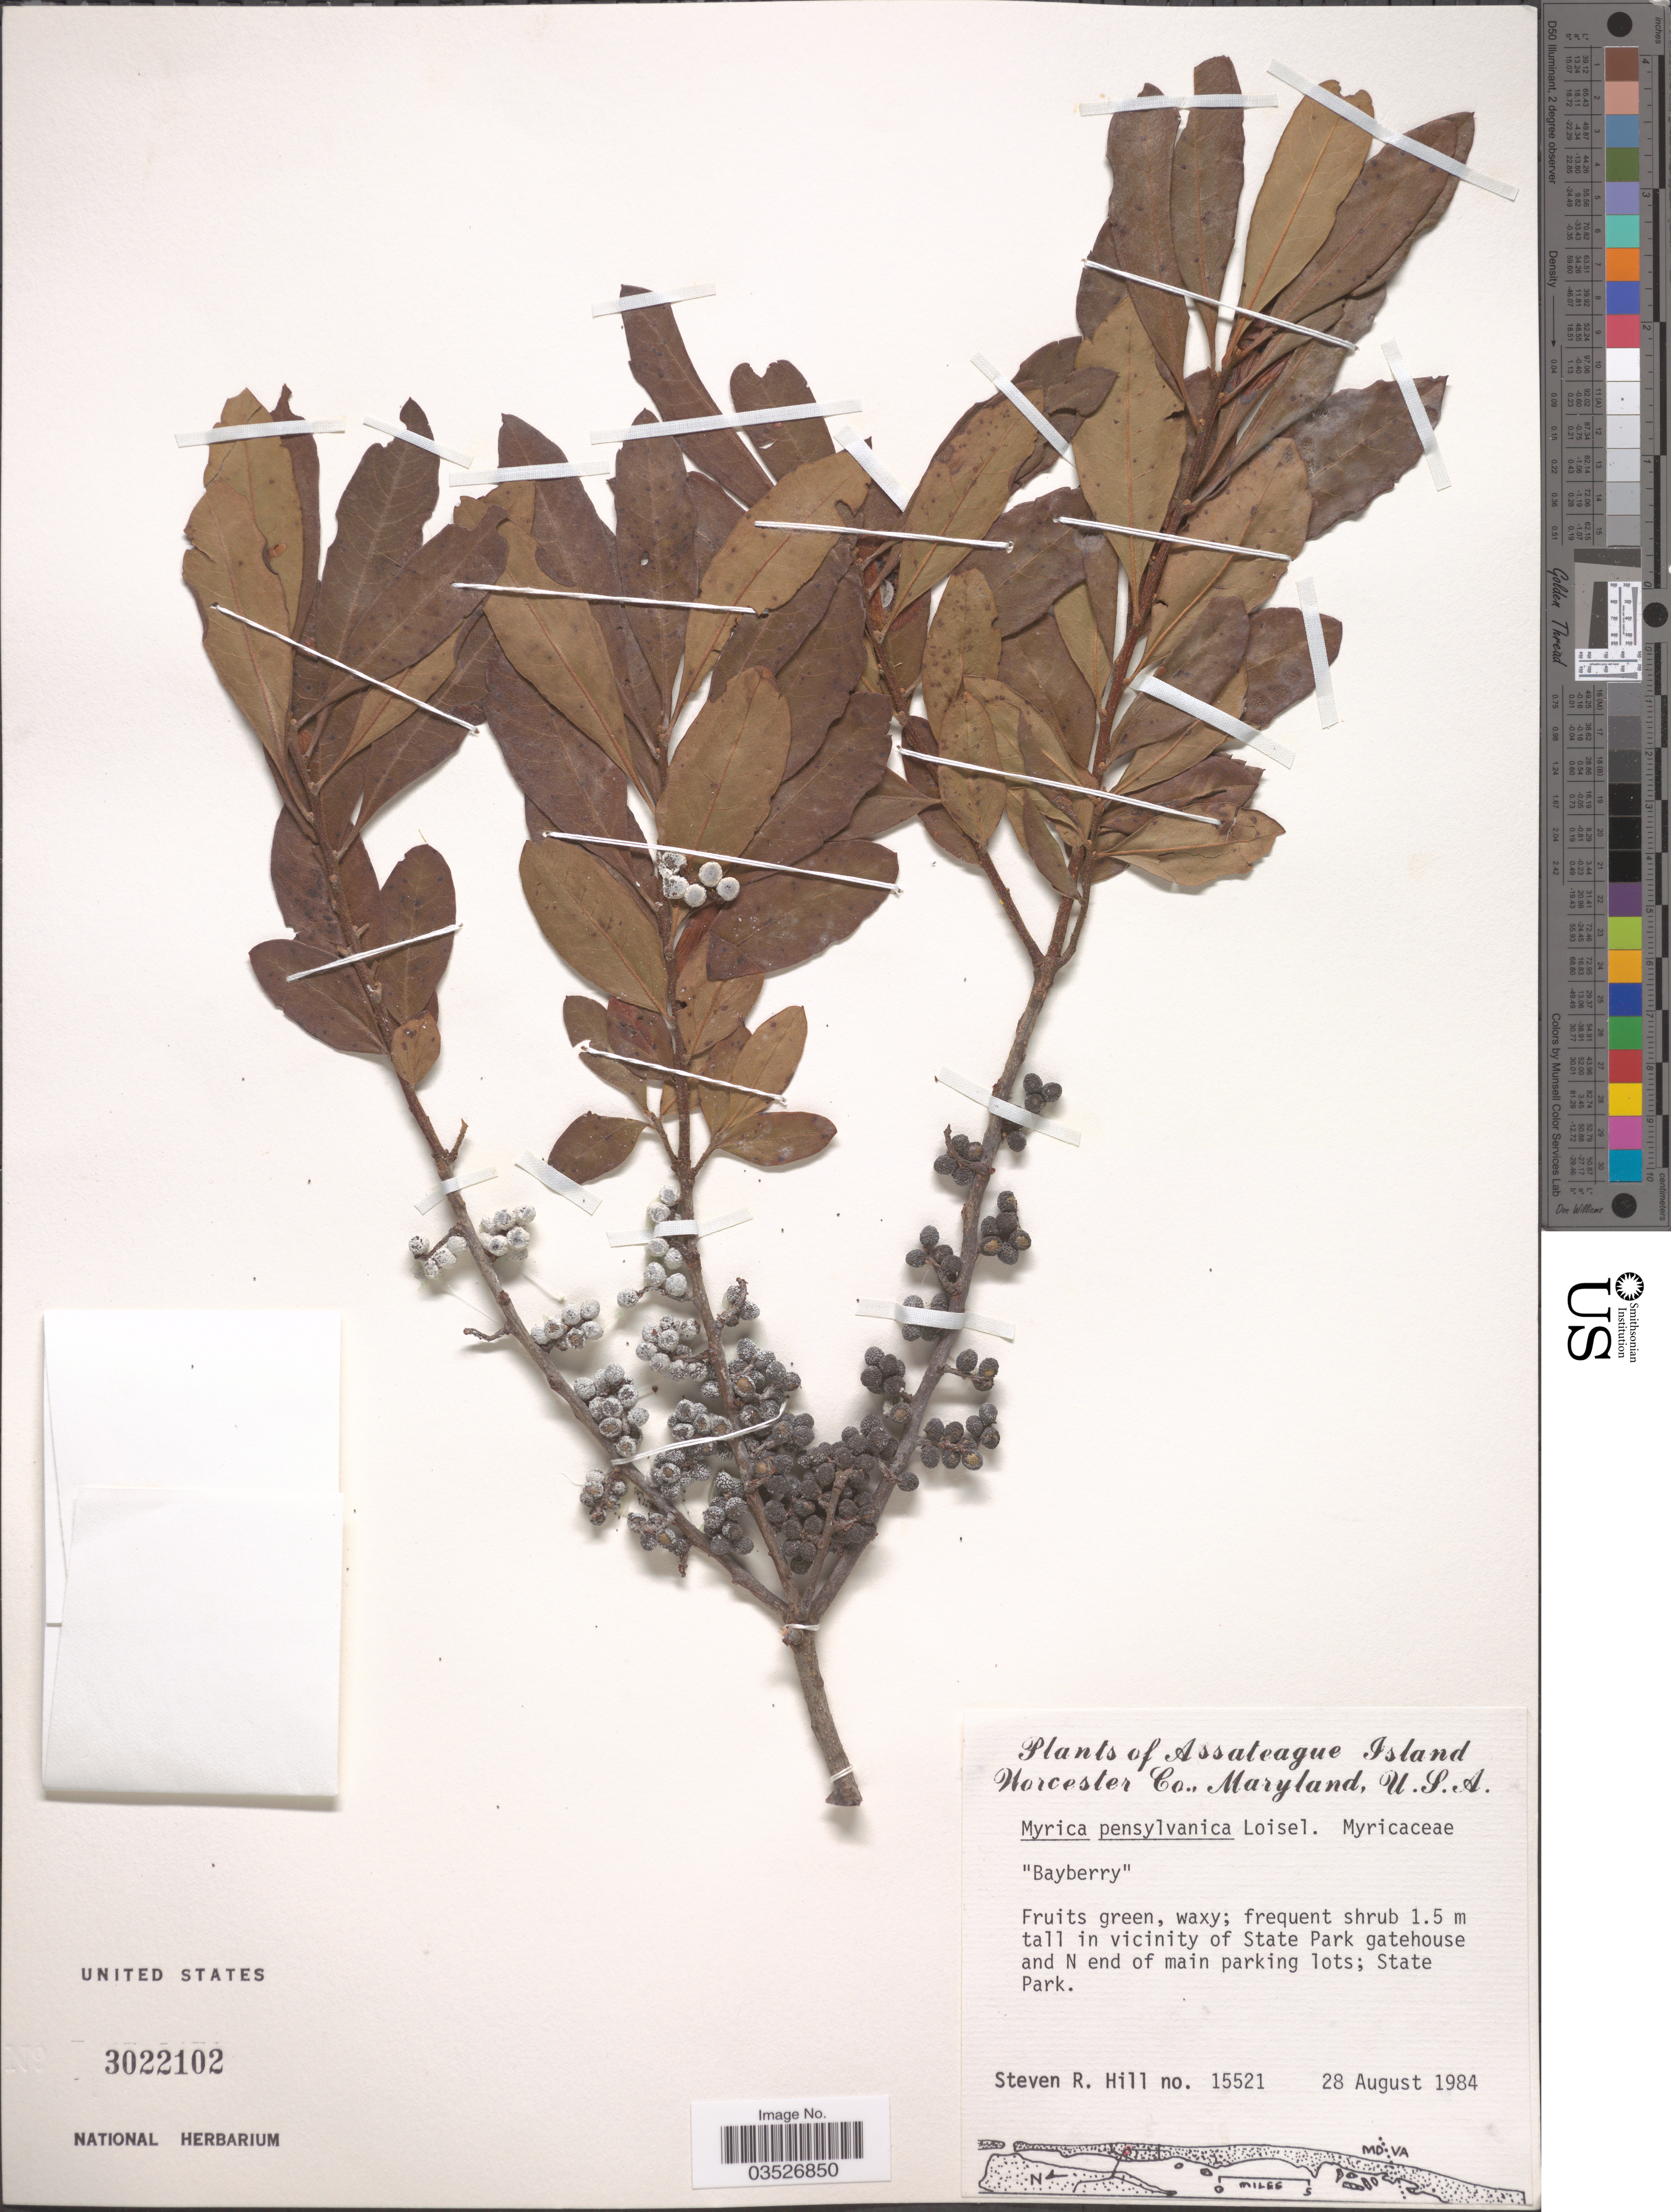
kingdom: Plantae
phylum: Tracheophyta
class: Magnoliopsida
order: Fagales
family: Myricaceae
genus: Morella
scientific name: Morella pensylvanica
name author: (Mirb.) Kartesz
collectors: S. Hill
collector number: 15521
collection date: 1984-08-28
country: United States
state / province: Maryland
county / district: Worcester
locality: Assateague Island, Worcester Co. In vicinity of State Park gatehouse and N end of main parking lots; State Park.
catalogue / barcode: US 3022102